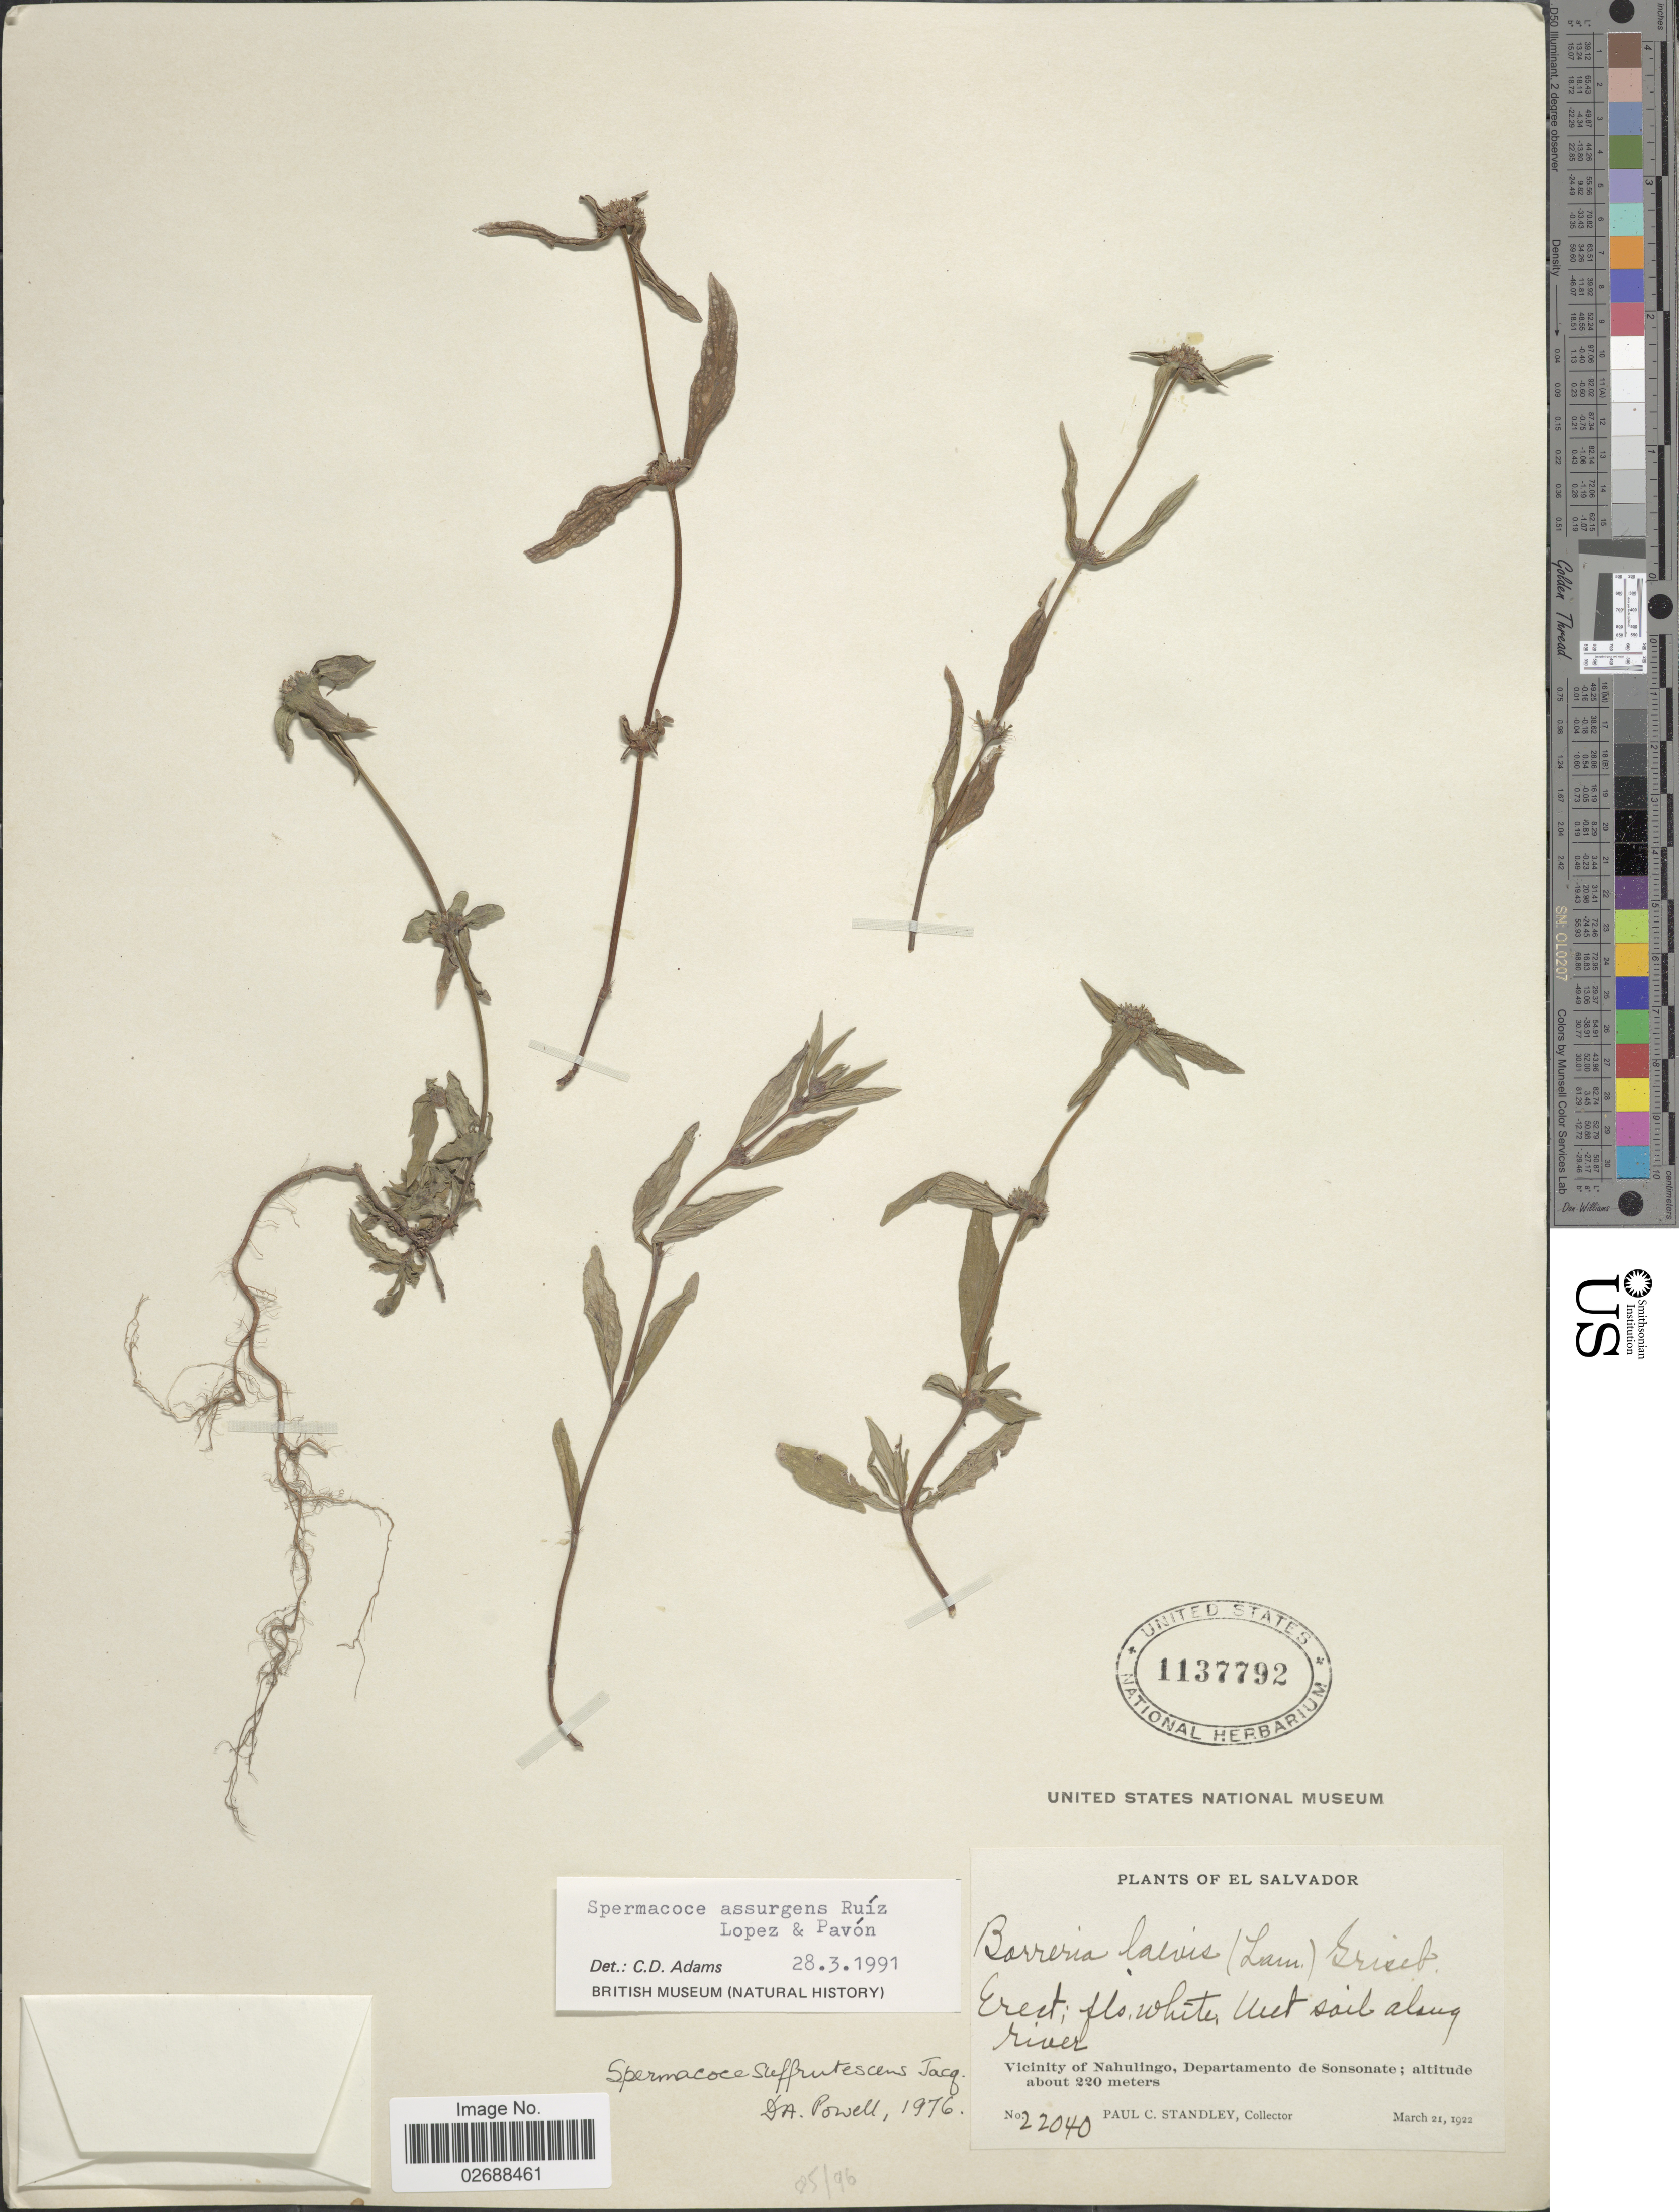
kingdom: Plantae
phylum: Tracheophyta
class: Magnoliopsida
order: Gentianales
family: Rubiaceae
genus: Spermacoce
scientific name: Spermacoce assurgens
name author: Ruiz & Pav.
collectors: P. C. Standley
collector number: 22040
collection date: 1922-03-21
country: El Salvador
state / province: Sonsonate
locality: Vicinity of Nahulingo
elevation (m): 220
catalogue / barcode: US 1137792